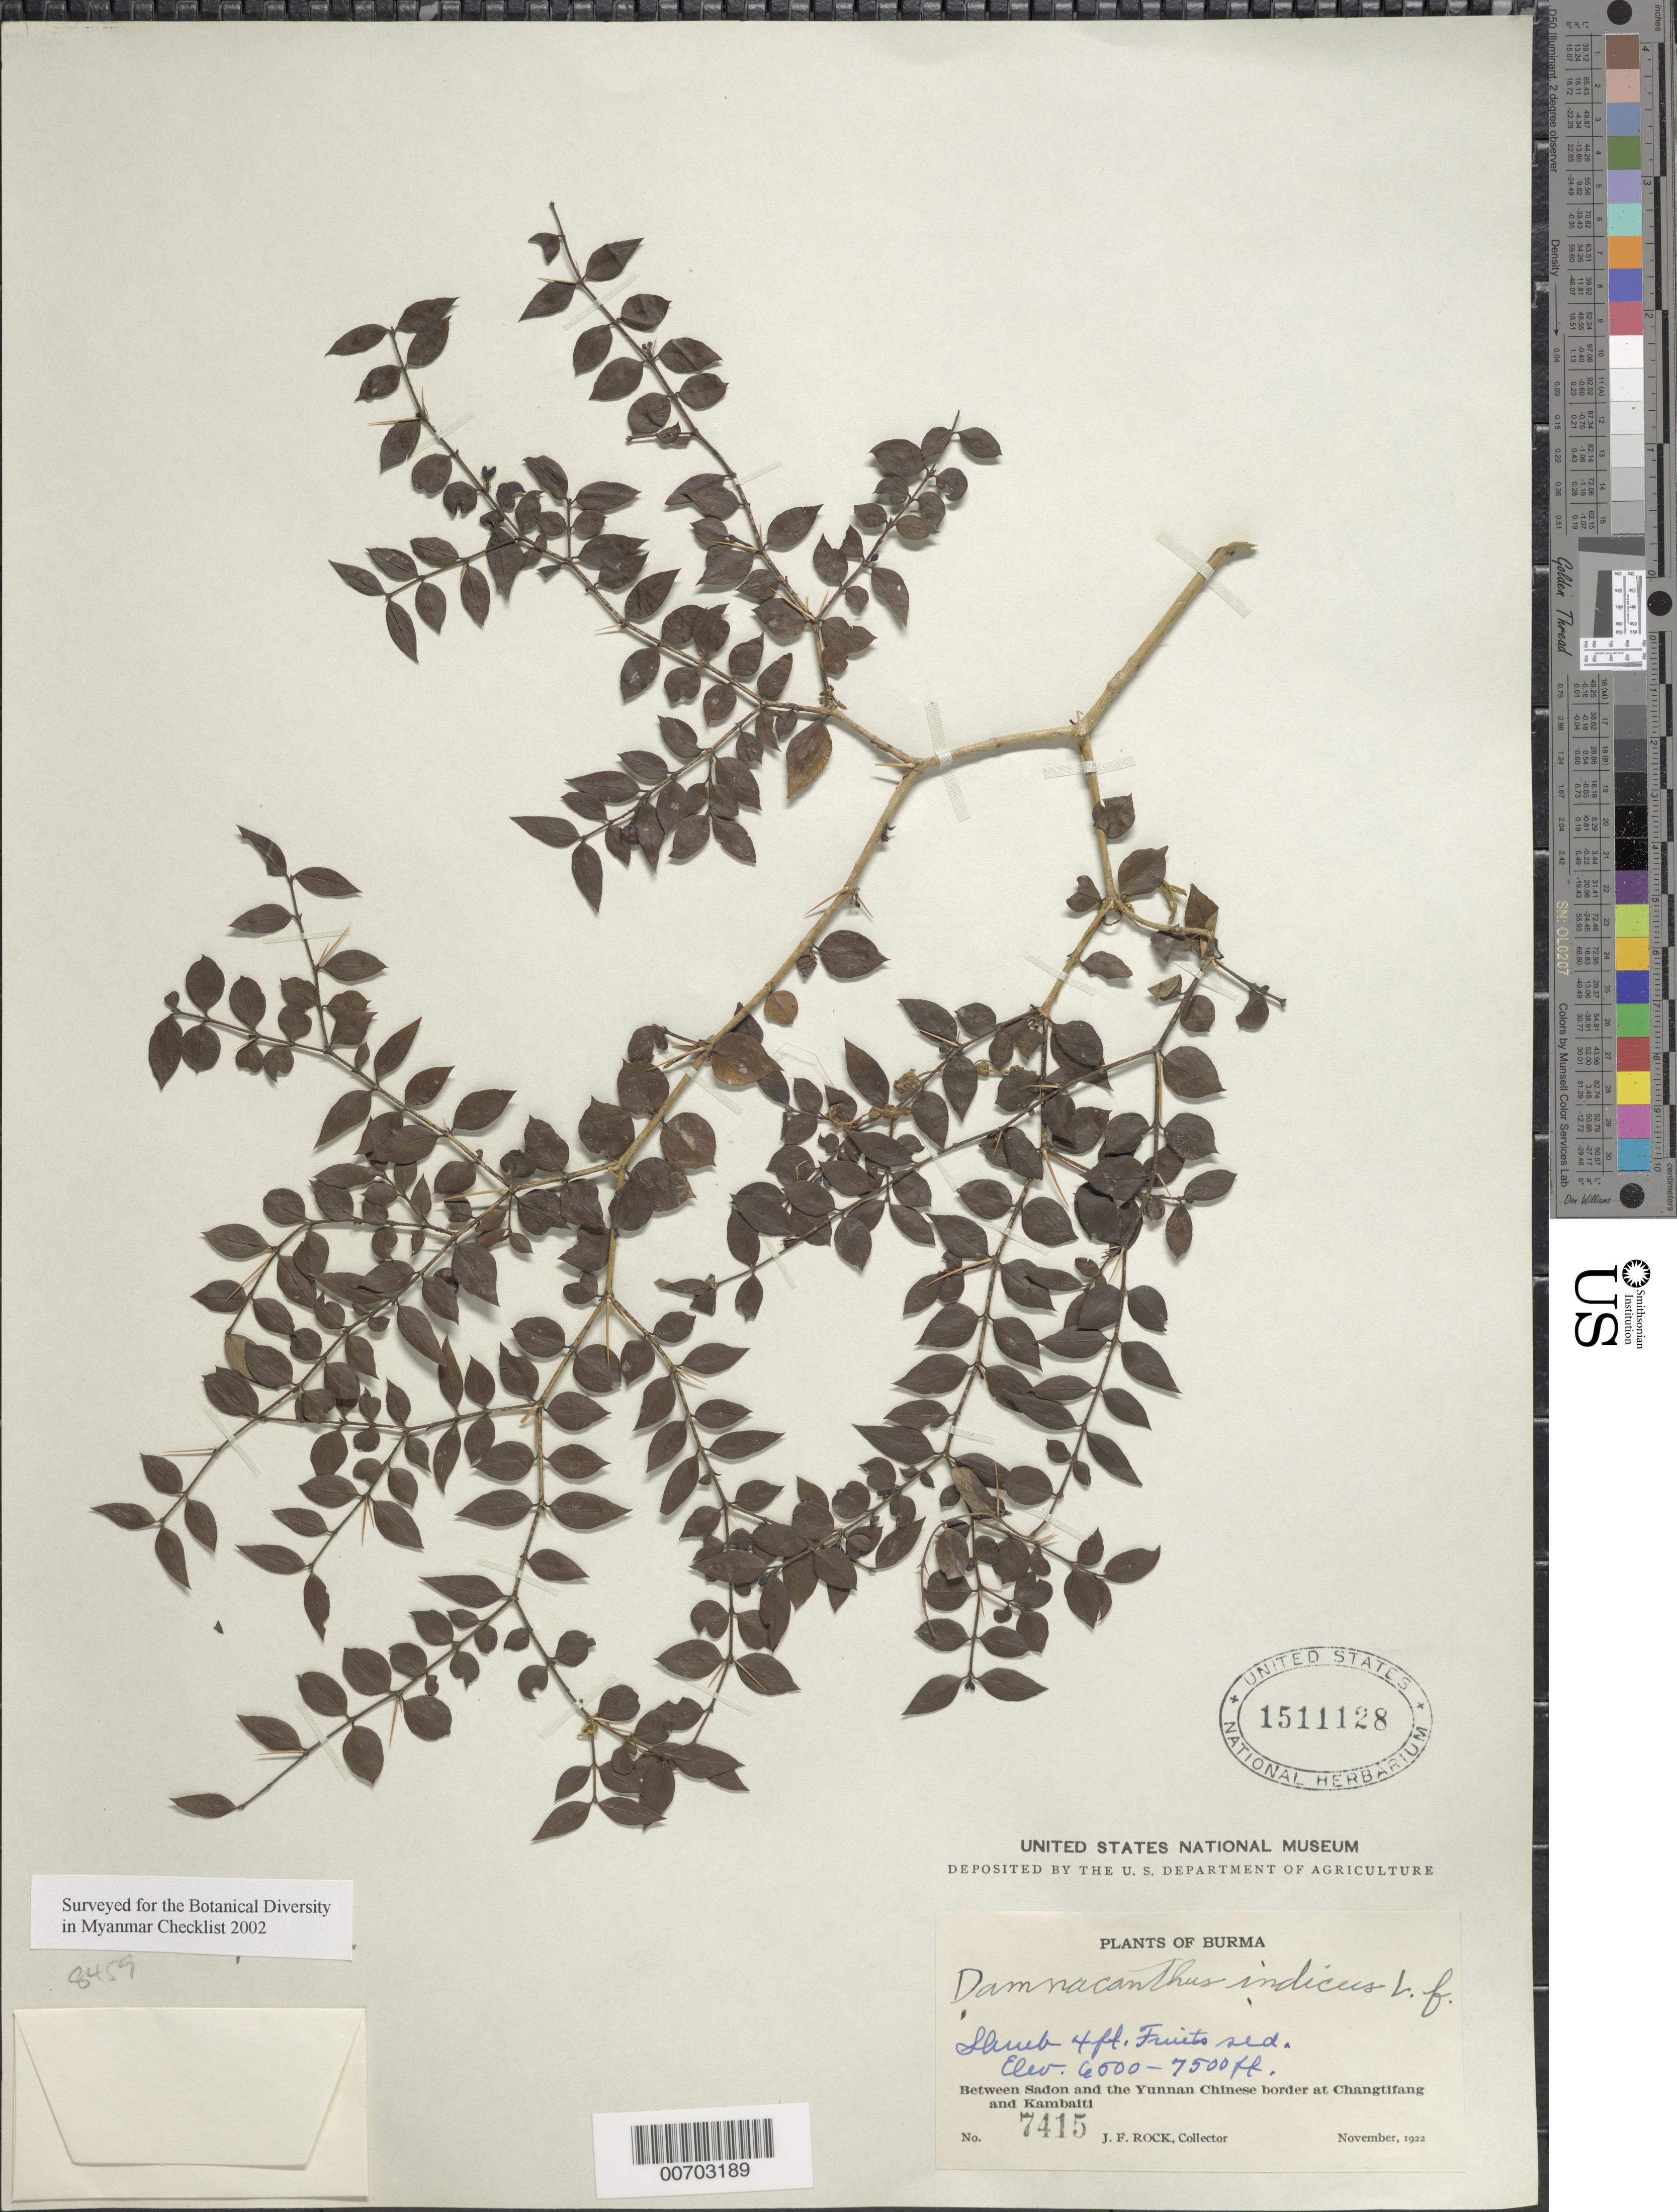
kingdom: Plantae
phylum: Tracheophyta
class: Magnoliopsida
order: Gentianales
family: Rubiaceae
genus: Damnacanthus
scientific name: Damnacanthus indicus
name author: L. f.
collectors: J. F. Rock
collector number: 7415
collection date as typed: Nov 1922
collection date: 1922-11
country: Myanmar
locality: Betw. Sadon and Yunnan Chinese border at Changtifang and Kambaiti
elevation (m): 1981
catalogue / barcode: US 1511128